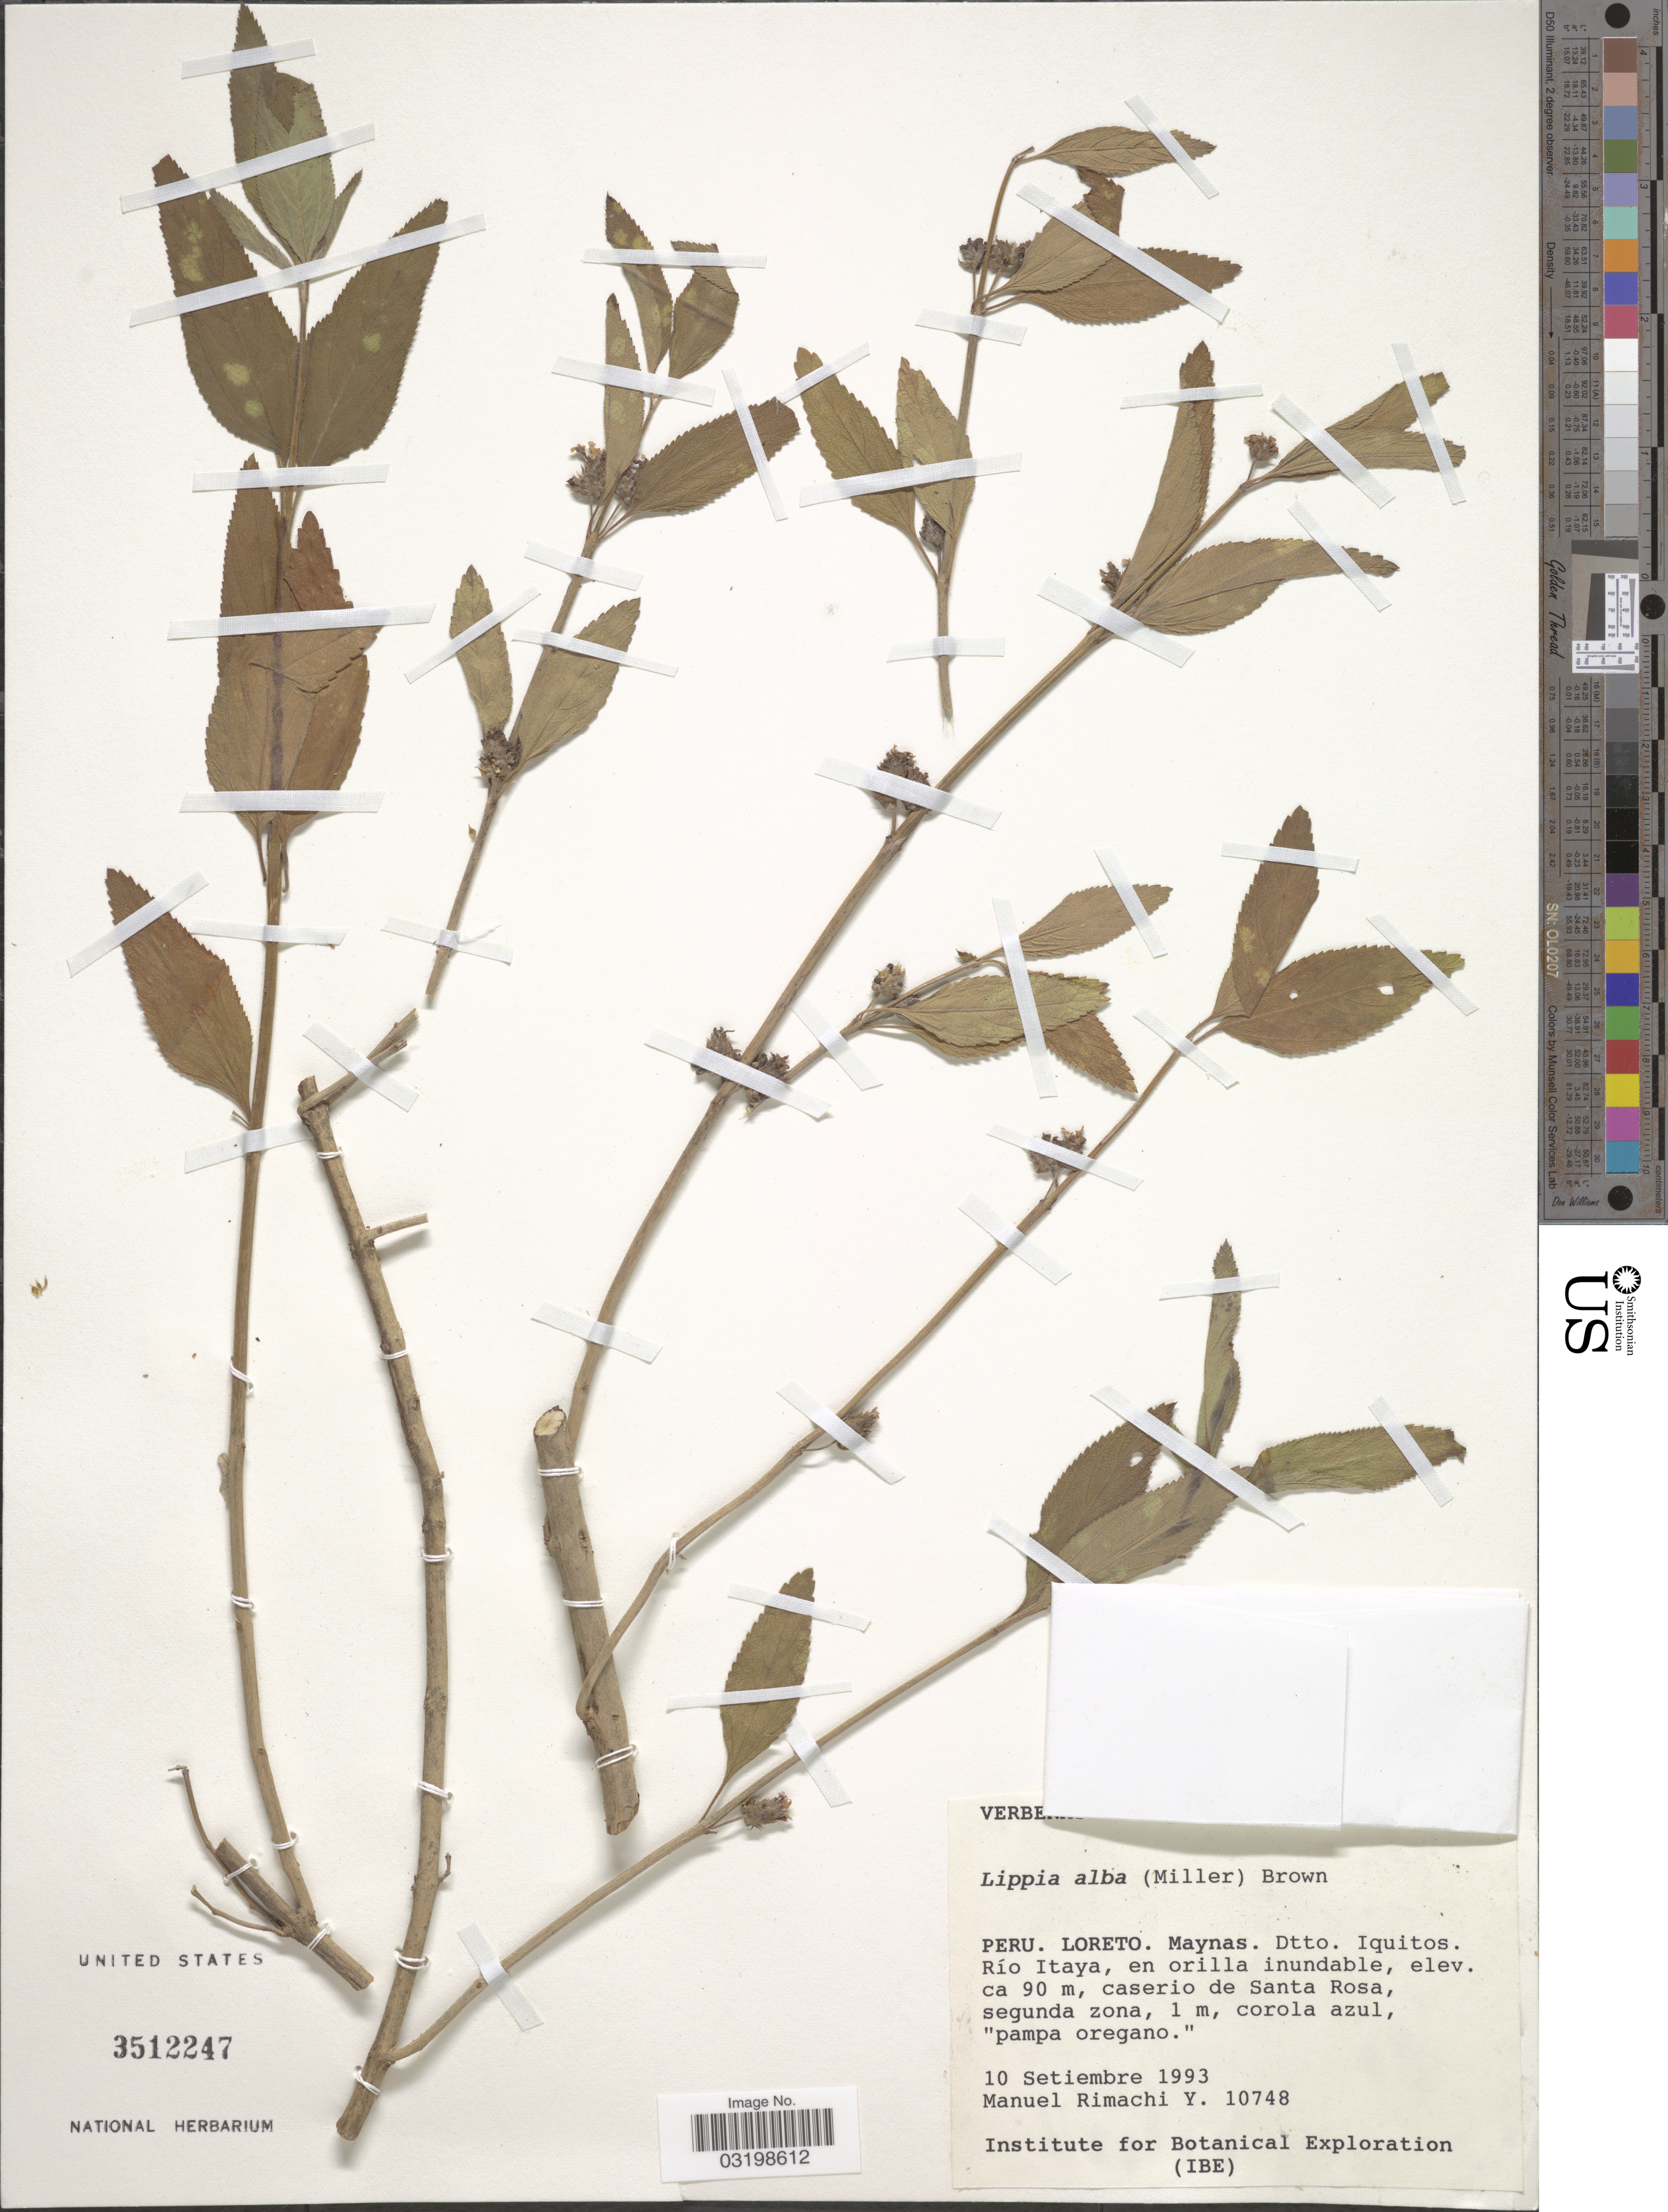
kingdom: Plantae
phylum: Tracheophyta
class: Magnoliopsida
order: Lamiales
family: Verbenaceae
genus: Lippia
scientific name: Lippia alba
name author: (Mill.) N.E. Br. ex Britton & P. Wilson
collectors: M. Rimachi Y.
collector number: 10748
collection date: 1993-09-10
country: Peru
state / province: Loreto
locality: Maynas. Dtto. Iquitos. Río Itaya, en orilla inundable, caserio de Santa Rosa.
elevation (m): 90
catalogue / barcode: US 3512247